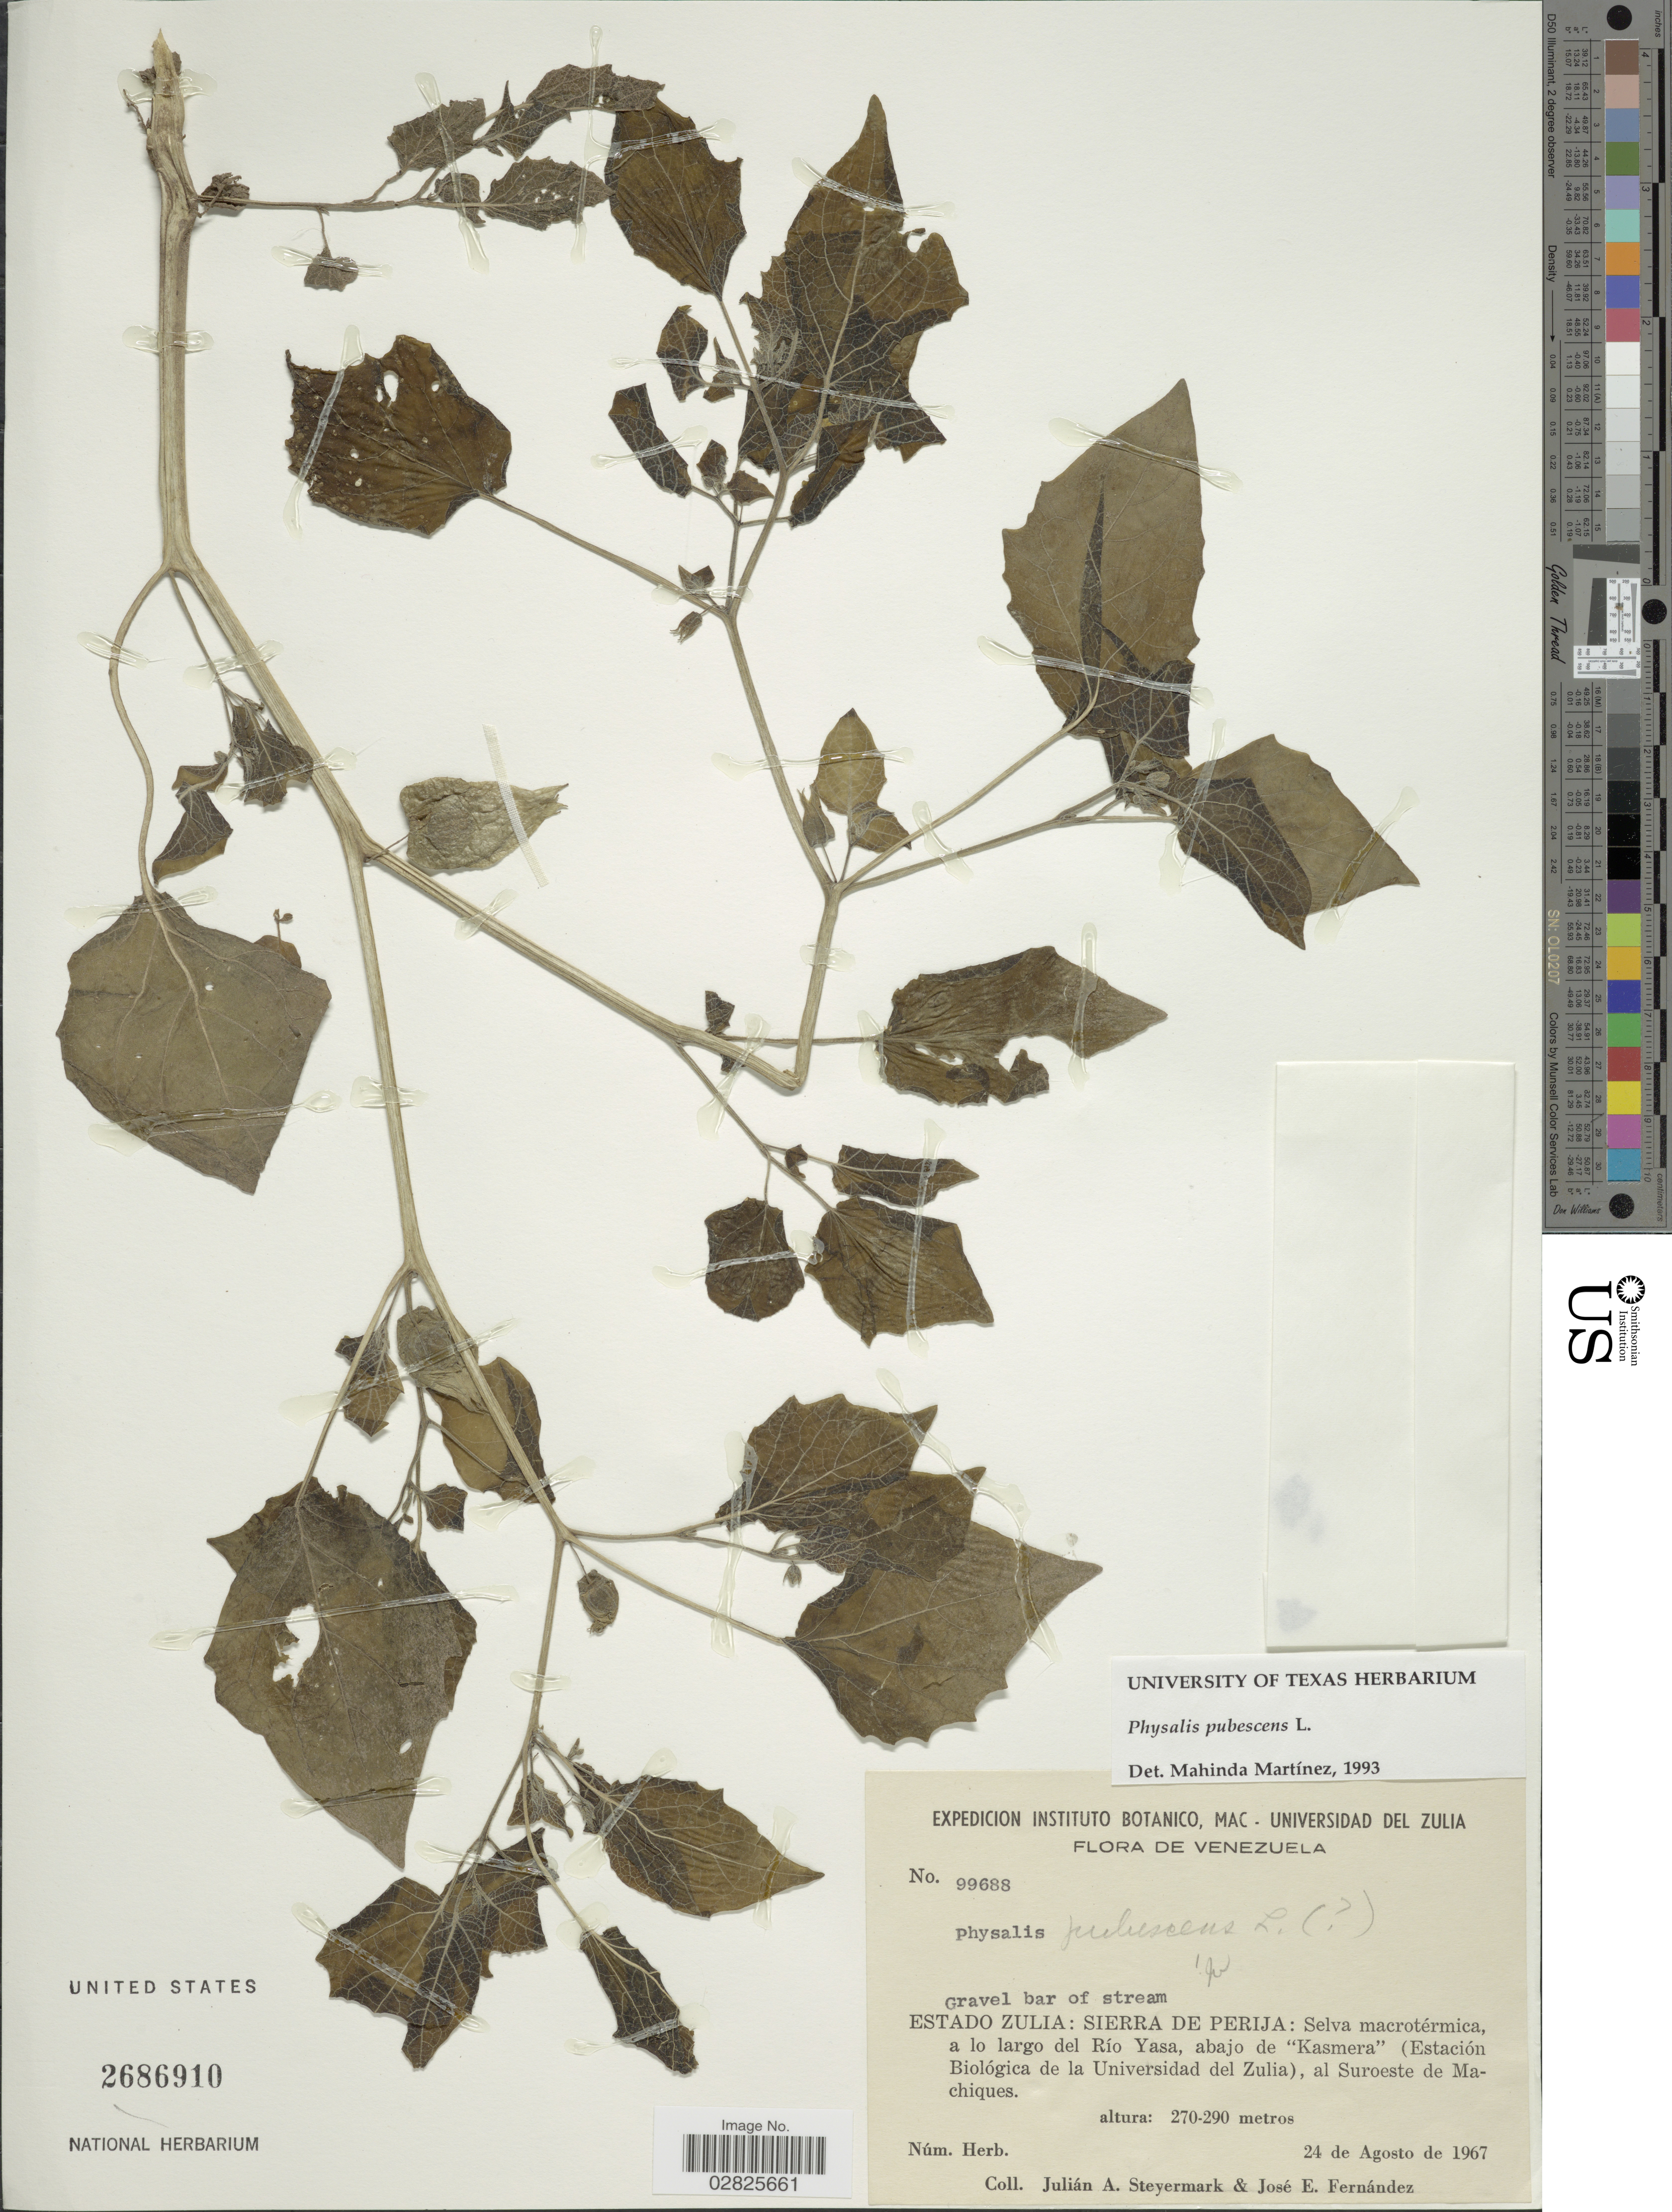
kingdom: Plantae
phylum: Tracheophyta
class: Magnoliopsida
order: Solanales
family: Solanaceae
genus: Physalis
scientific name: Physalis pubescens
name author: L.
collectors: J. Steyermark & J. Fernández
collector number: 99688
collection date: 1967-08-24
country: Venezuela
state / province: Zulia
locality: Sierra de Perija: Selva macrotérmica, a lo largo del Río Yasa, abajo de "Kasmera" (Estación Biológica de la Universidad del Zulia), al Suroeste de Machiques.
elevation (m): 270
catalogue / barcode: US 2686910